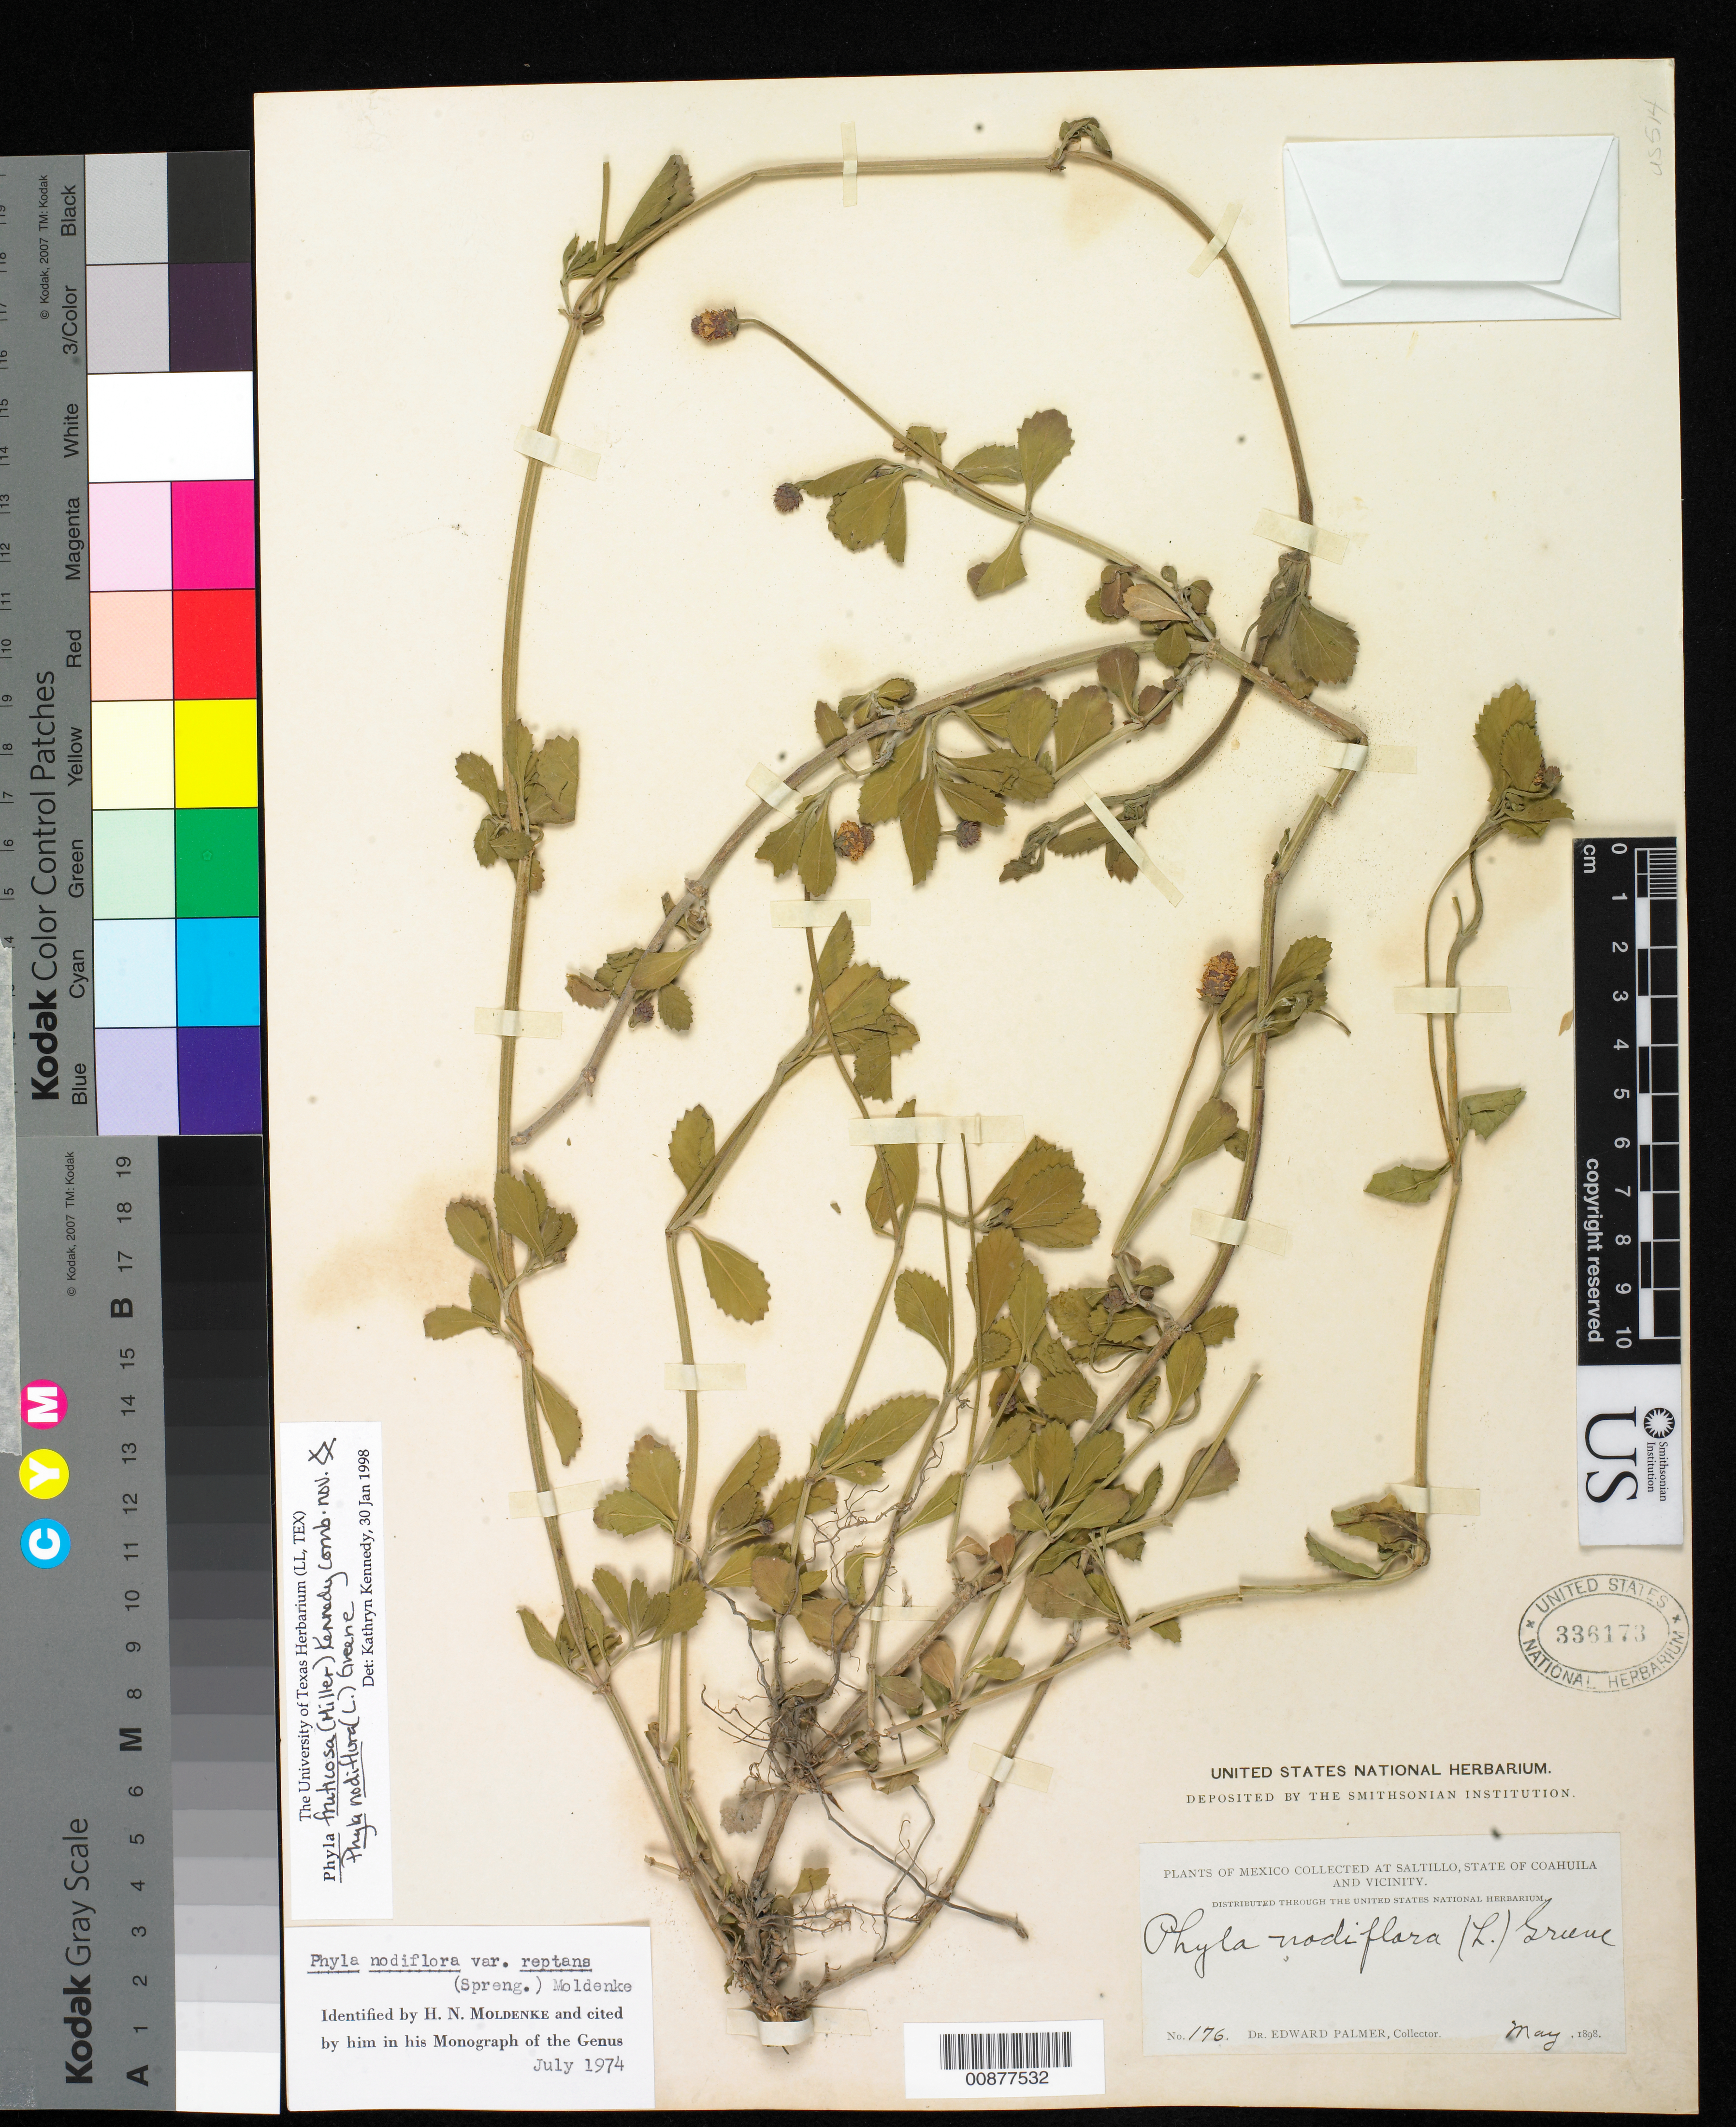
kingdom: Plantae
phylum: Tracheophyta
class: Magnoliopsida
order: Lamiales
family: Verbenaceae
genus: Phyla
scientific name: Phyla fruticosa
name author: (Mill.) K. Kenn. ex Wunderlin & B.F. Hansen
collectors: E. Palmer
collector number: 176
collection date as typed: May 1898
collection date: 1898-05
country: Mexico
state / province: Coahuila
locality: Saltillo, Coahuila and vicinity.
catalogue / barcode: US 336173